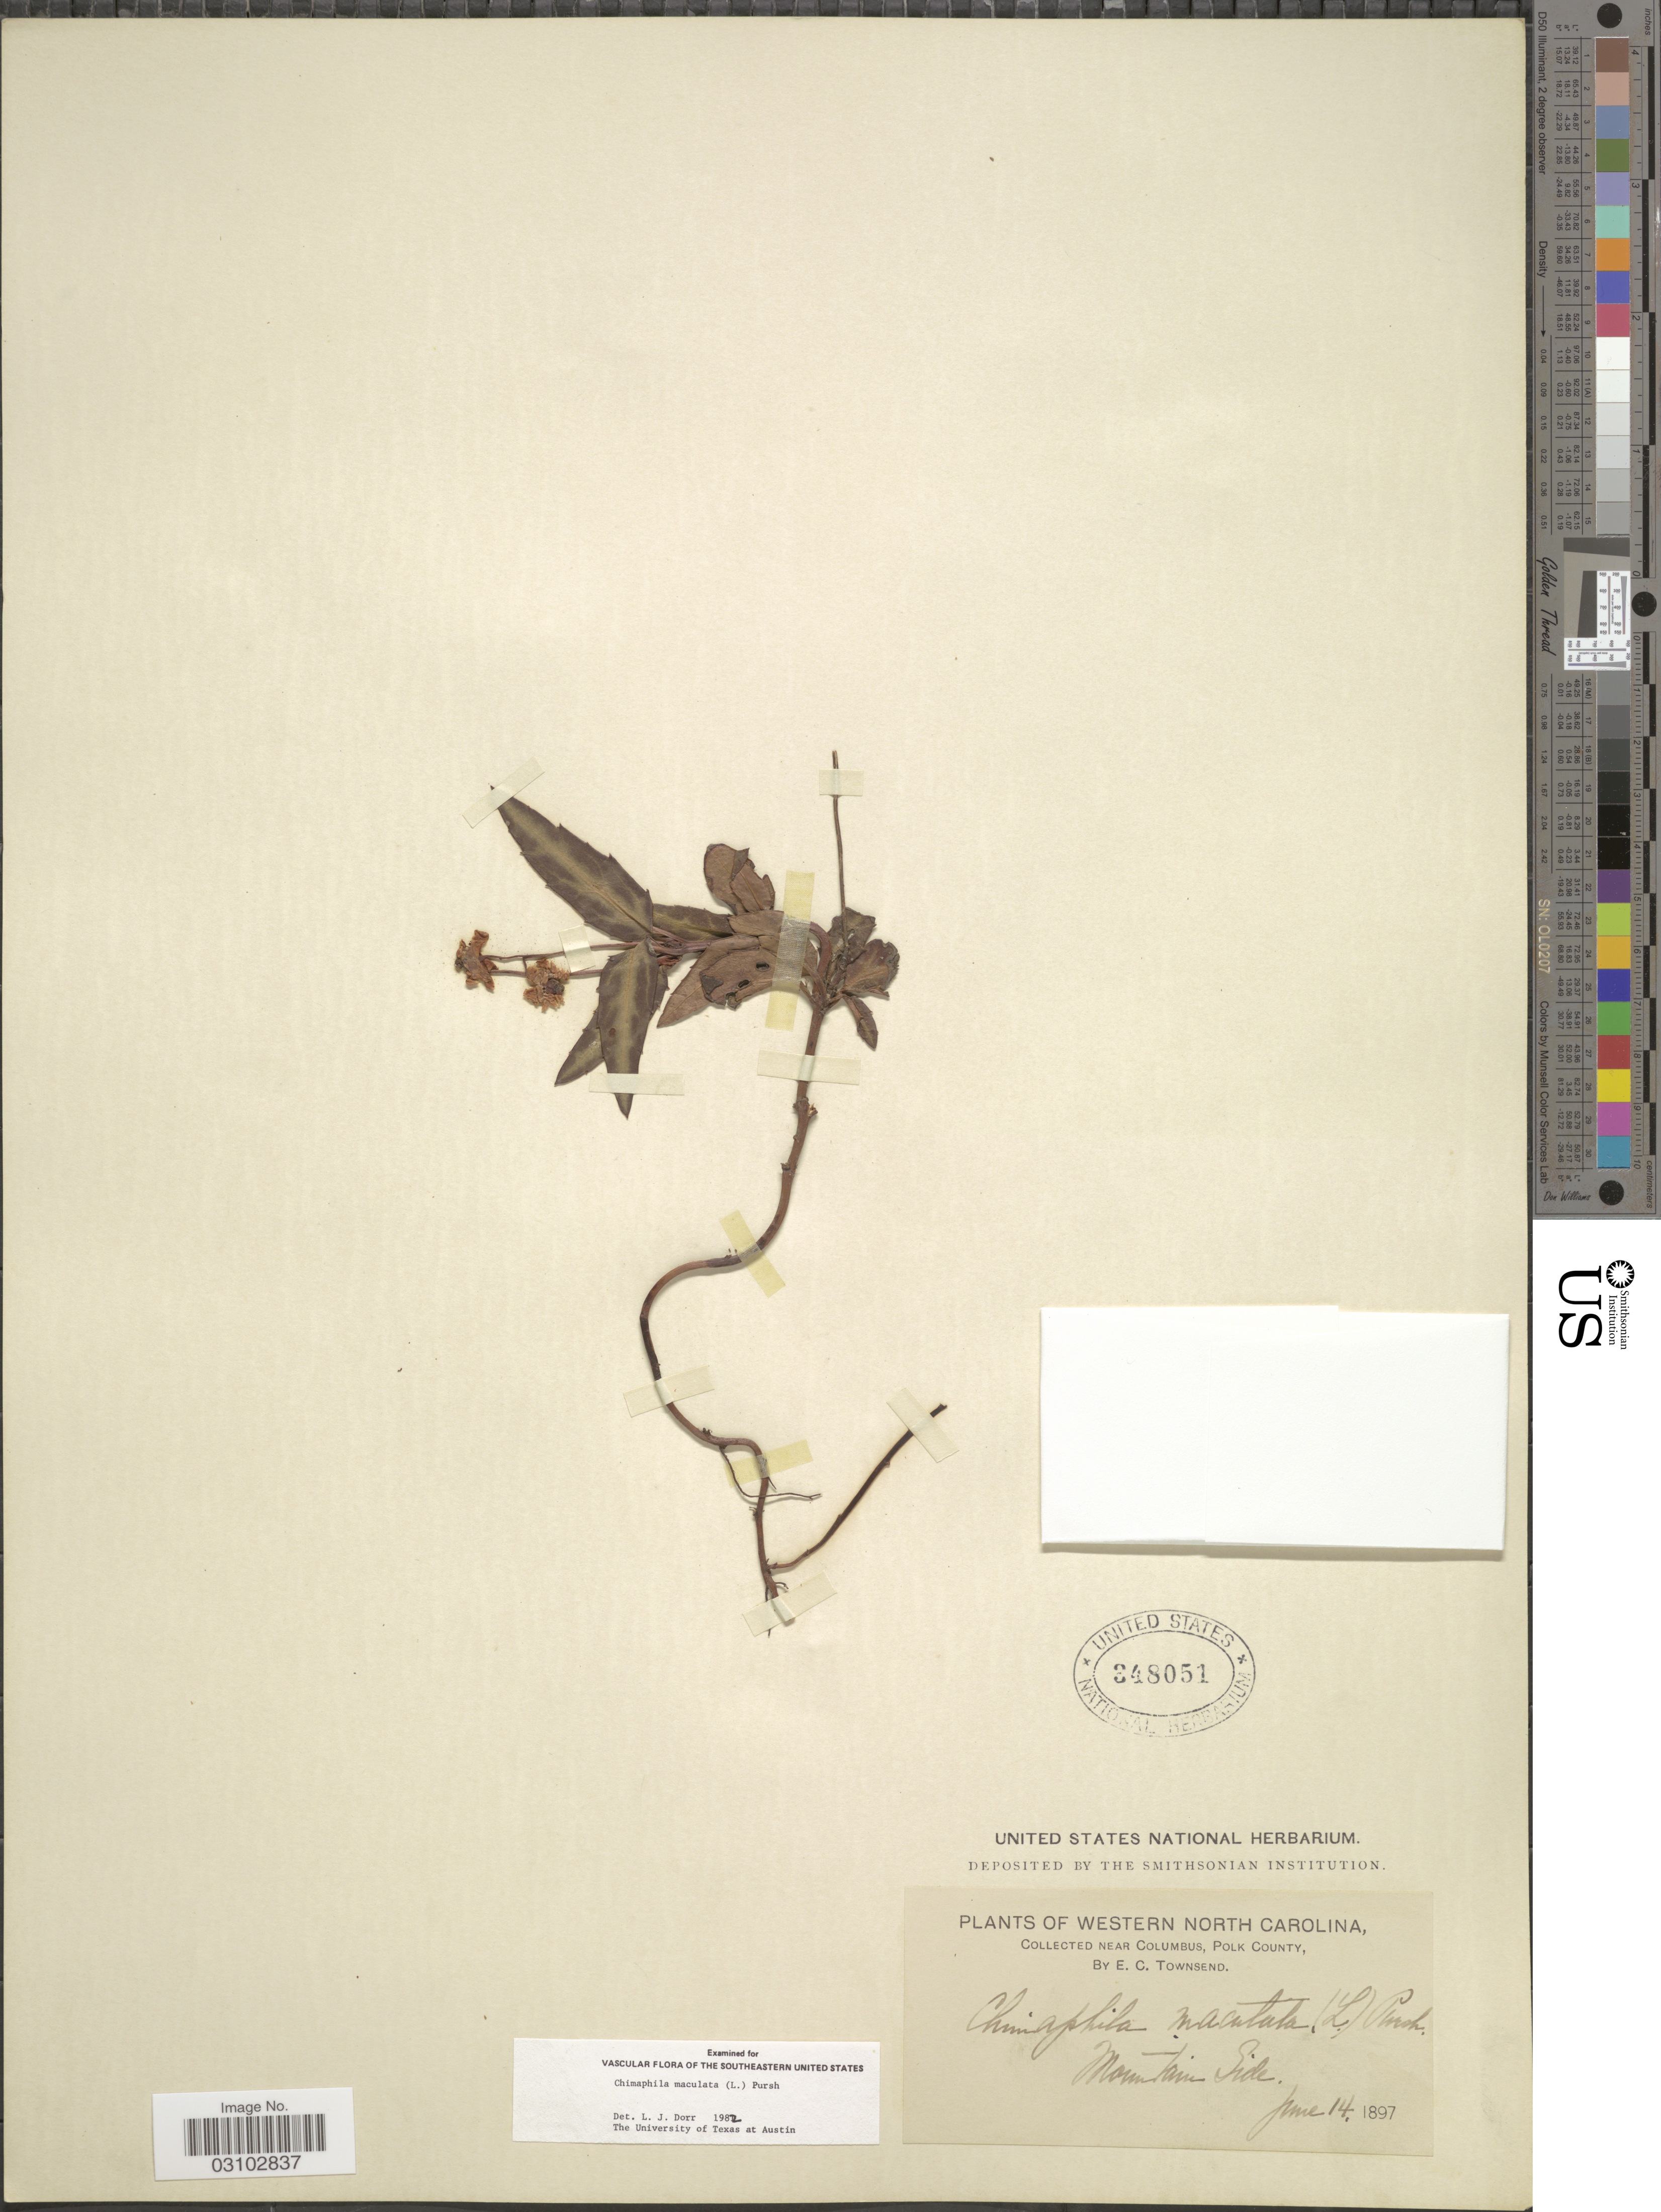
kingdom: Plantae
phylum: Tracheophyta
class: Magnoliopsida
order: Ericales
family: Ericaceae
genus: Chimaphila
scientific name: Chimaphila maculata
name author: (L.) Pursh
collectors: E. C. Townsend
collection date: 1897-06-14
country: United States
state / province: North Carolina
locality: Western North Carolina. Near Columbus, Polk County. Mountain Side.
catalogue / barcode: US 348051